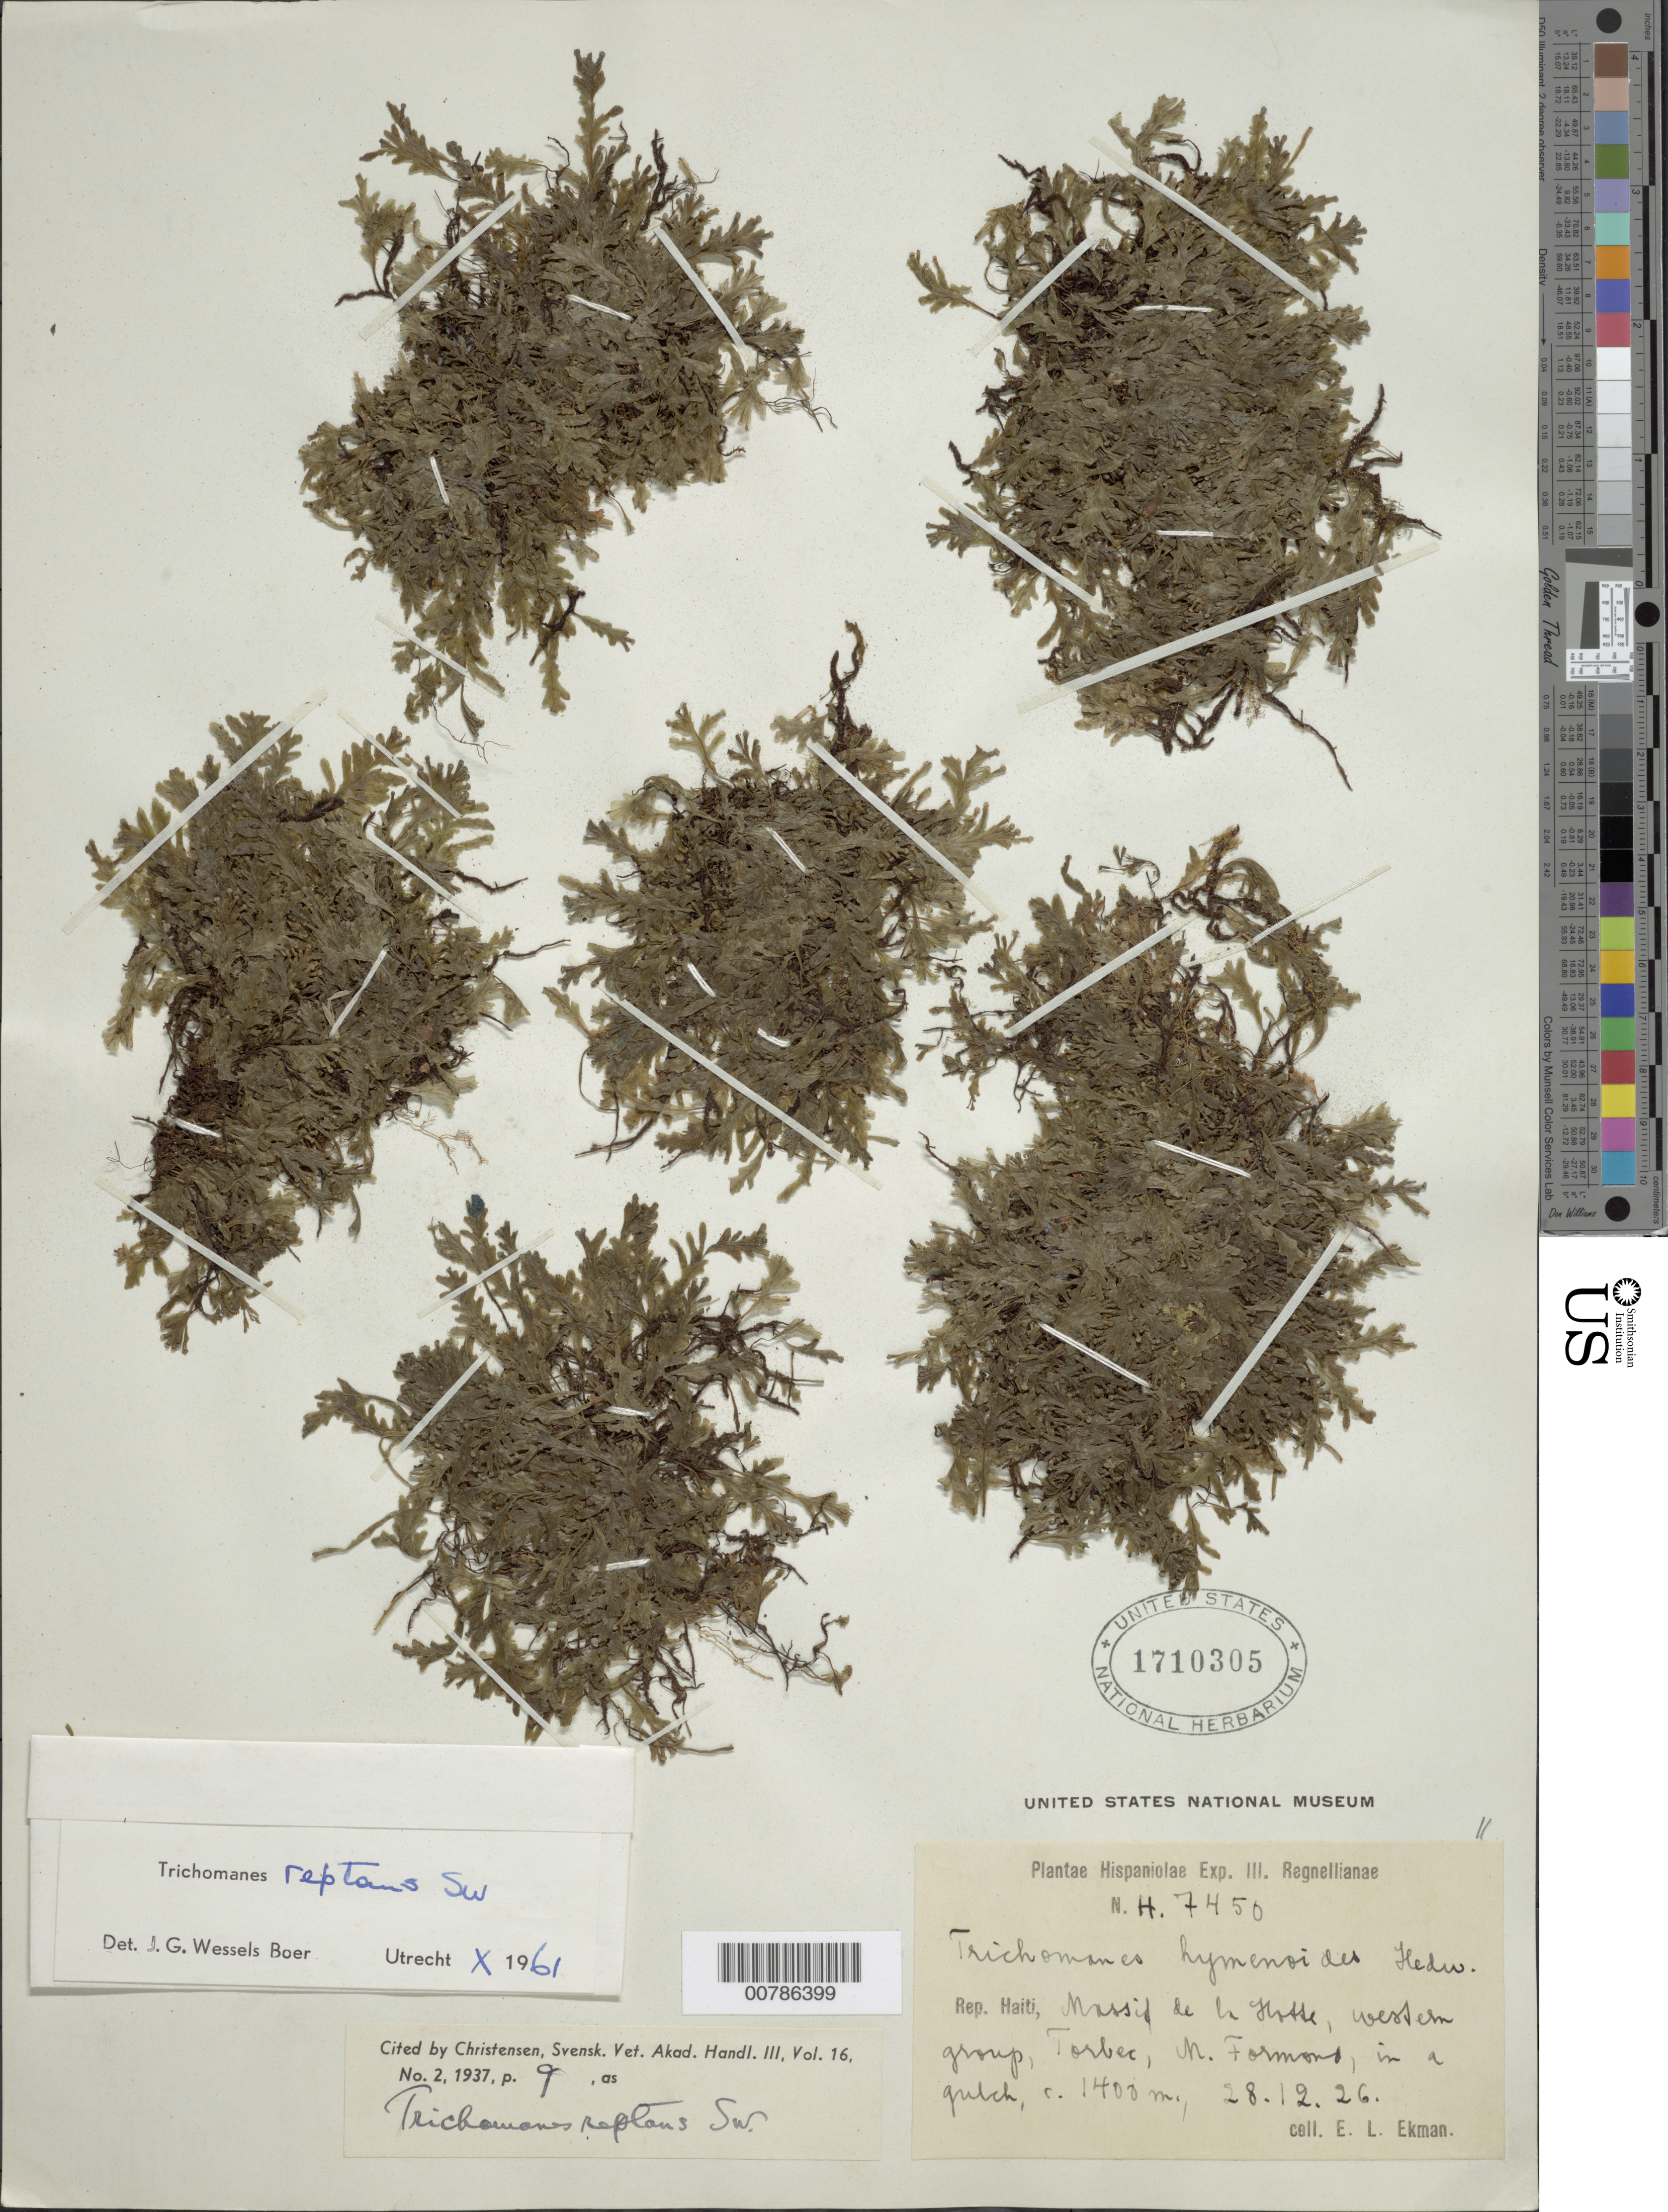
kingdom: Plantae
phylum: Tracheophyta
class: Polypodiopsida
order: Hymenophyllales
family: Hymenophyllaceae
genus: Didymoglossum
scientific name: Didymoglossum reptans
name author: (Sw.) C. Presl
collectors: E. L. Ekman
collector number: H 7450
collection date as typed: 28 Dec 1926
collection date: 1926-12-28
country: Haiti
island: Hispaniola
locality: Massif de la Hotte, western group, Torbec, M. Formano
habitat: In a gulch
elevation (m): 1400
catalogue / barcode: US 1710305